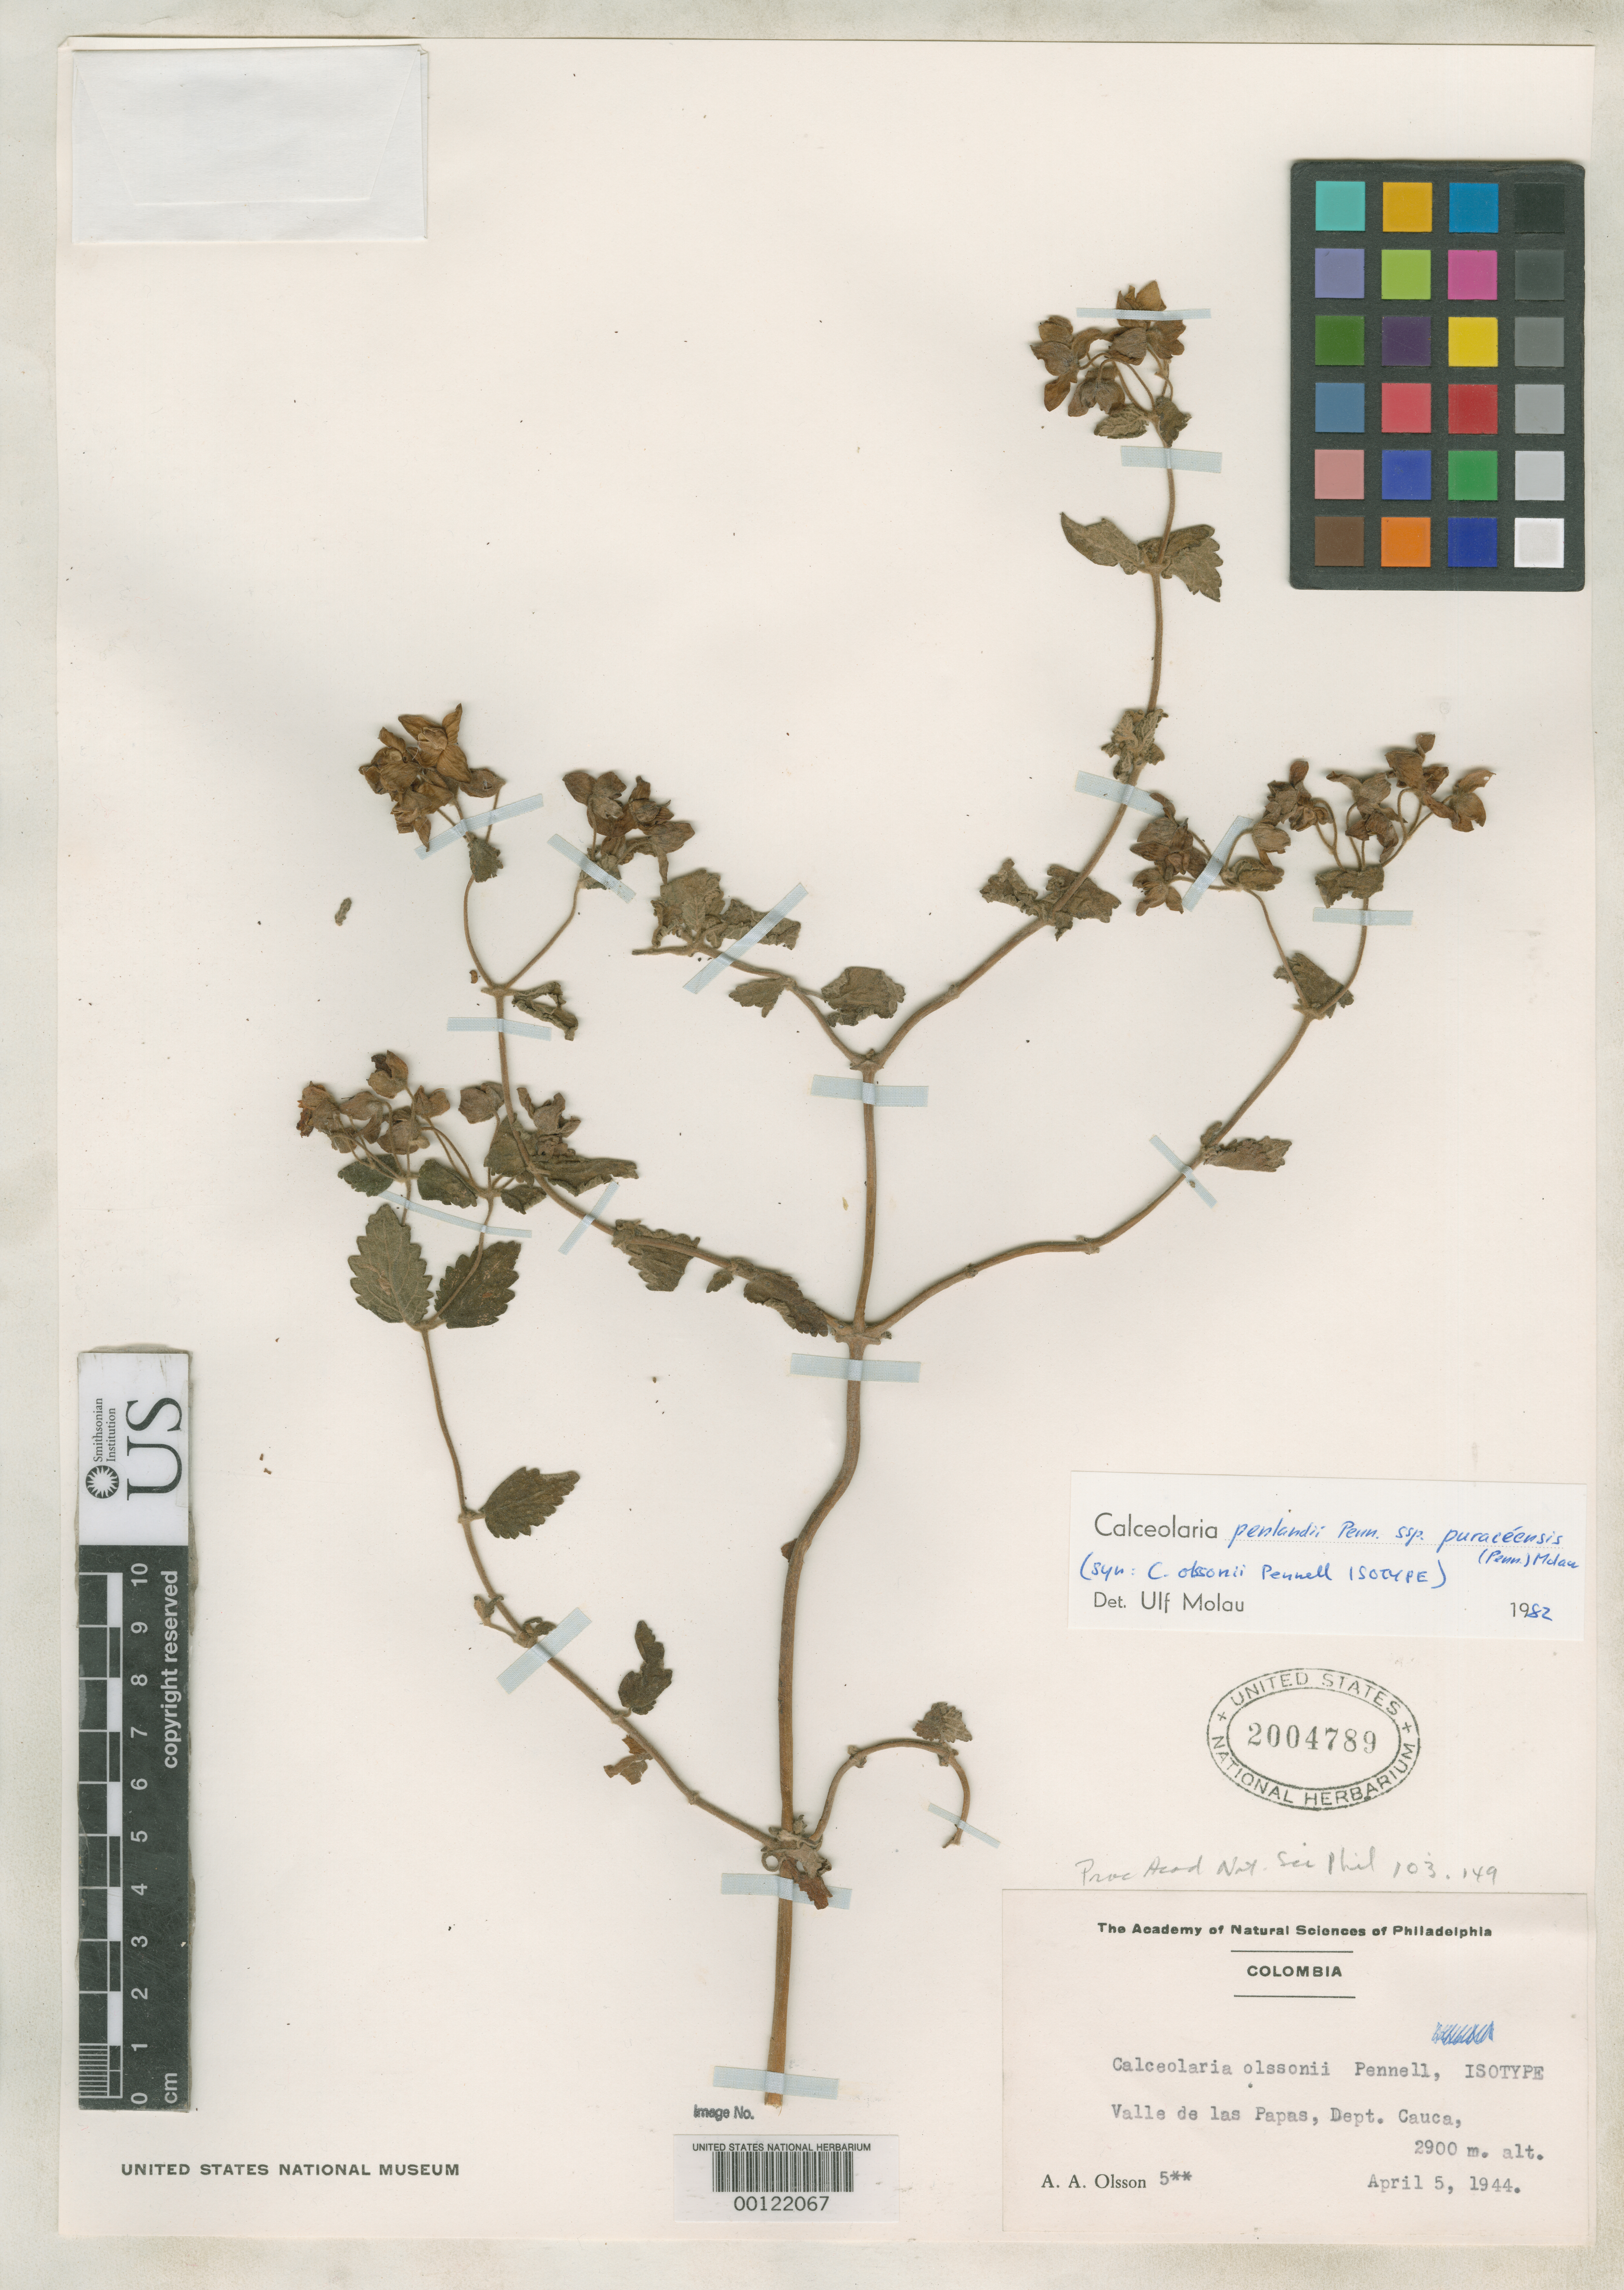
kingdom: Plantae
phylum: Tracheophyta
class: Magnoliopsida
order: Lamiales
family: Calceolariaceae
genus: Calceolaria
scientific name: Calceolaria olssonii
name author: Pennell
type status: Isotype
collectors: A. Olsson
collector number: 5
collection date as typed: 05 Apr 1944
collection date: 1944-04-05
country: Colombia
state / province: Cauca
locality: Valle de las Papas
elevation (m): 2900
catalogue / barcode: US 2004789